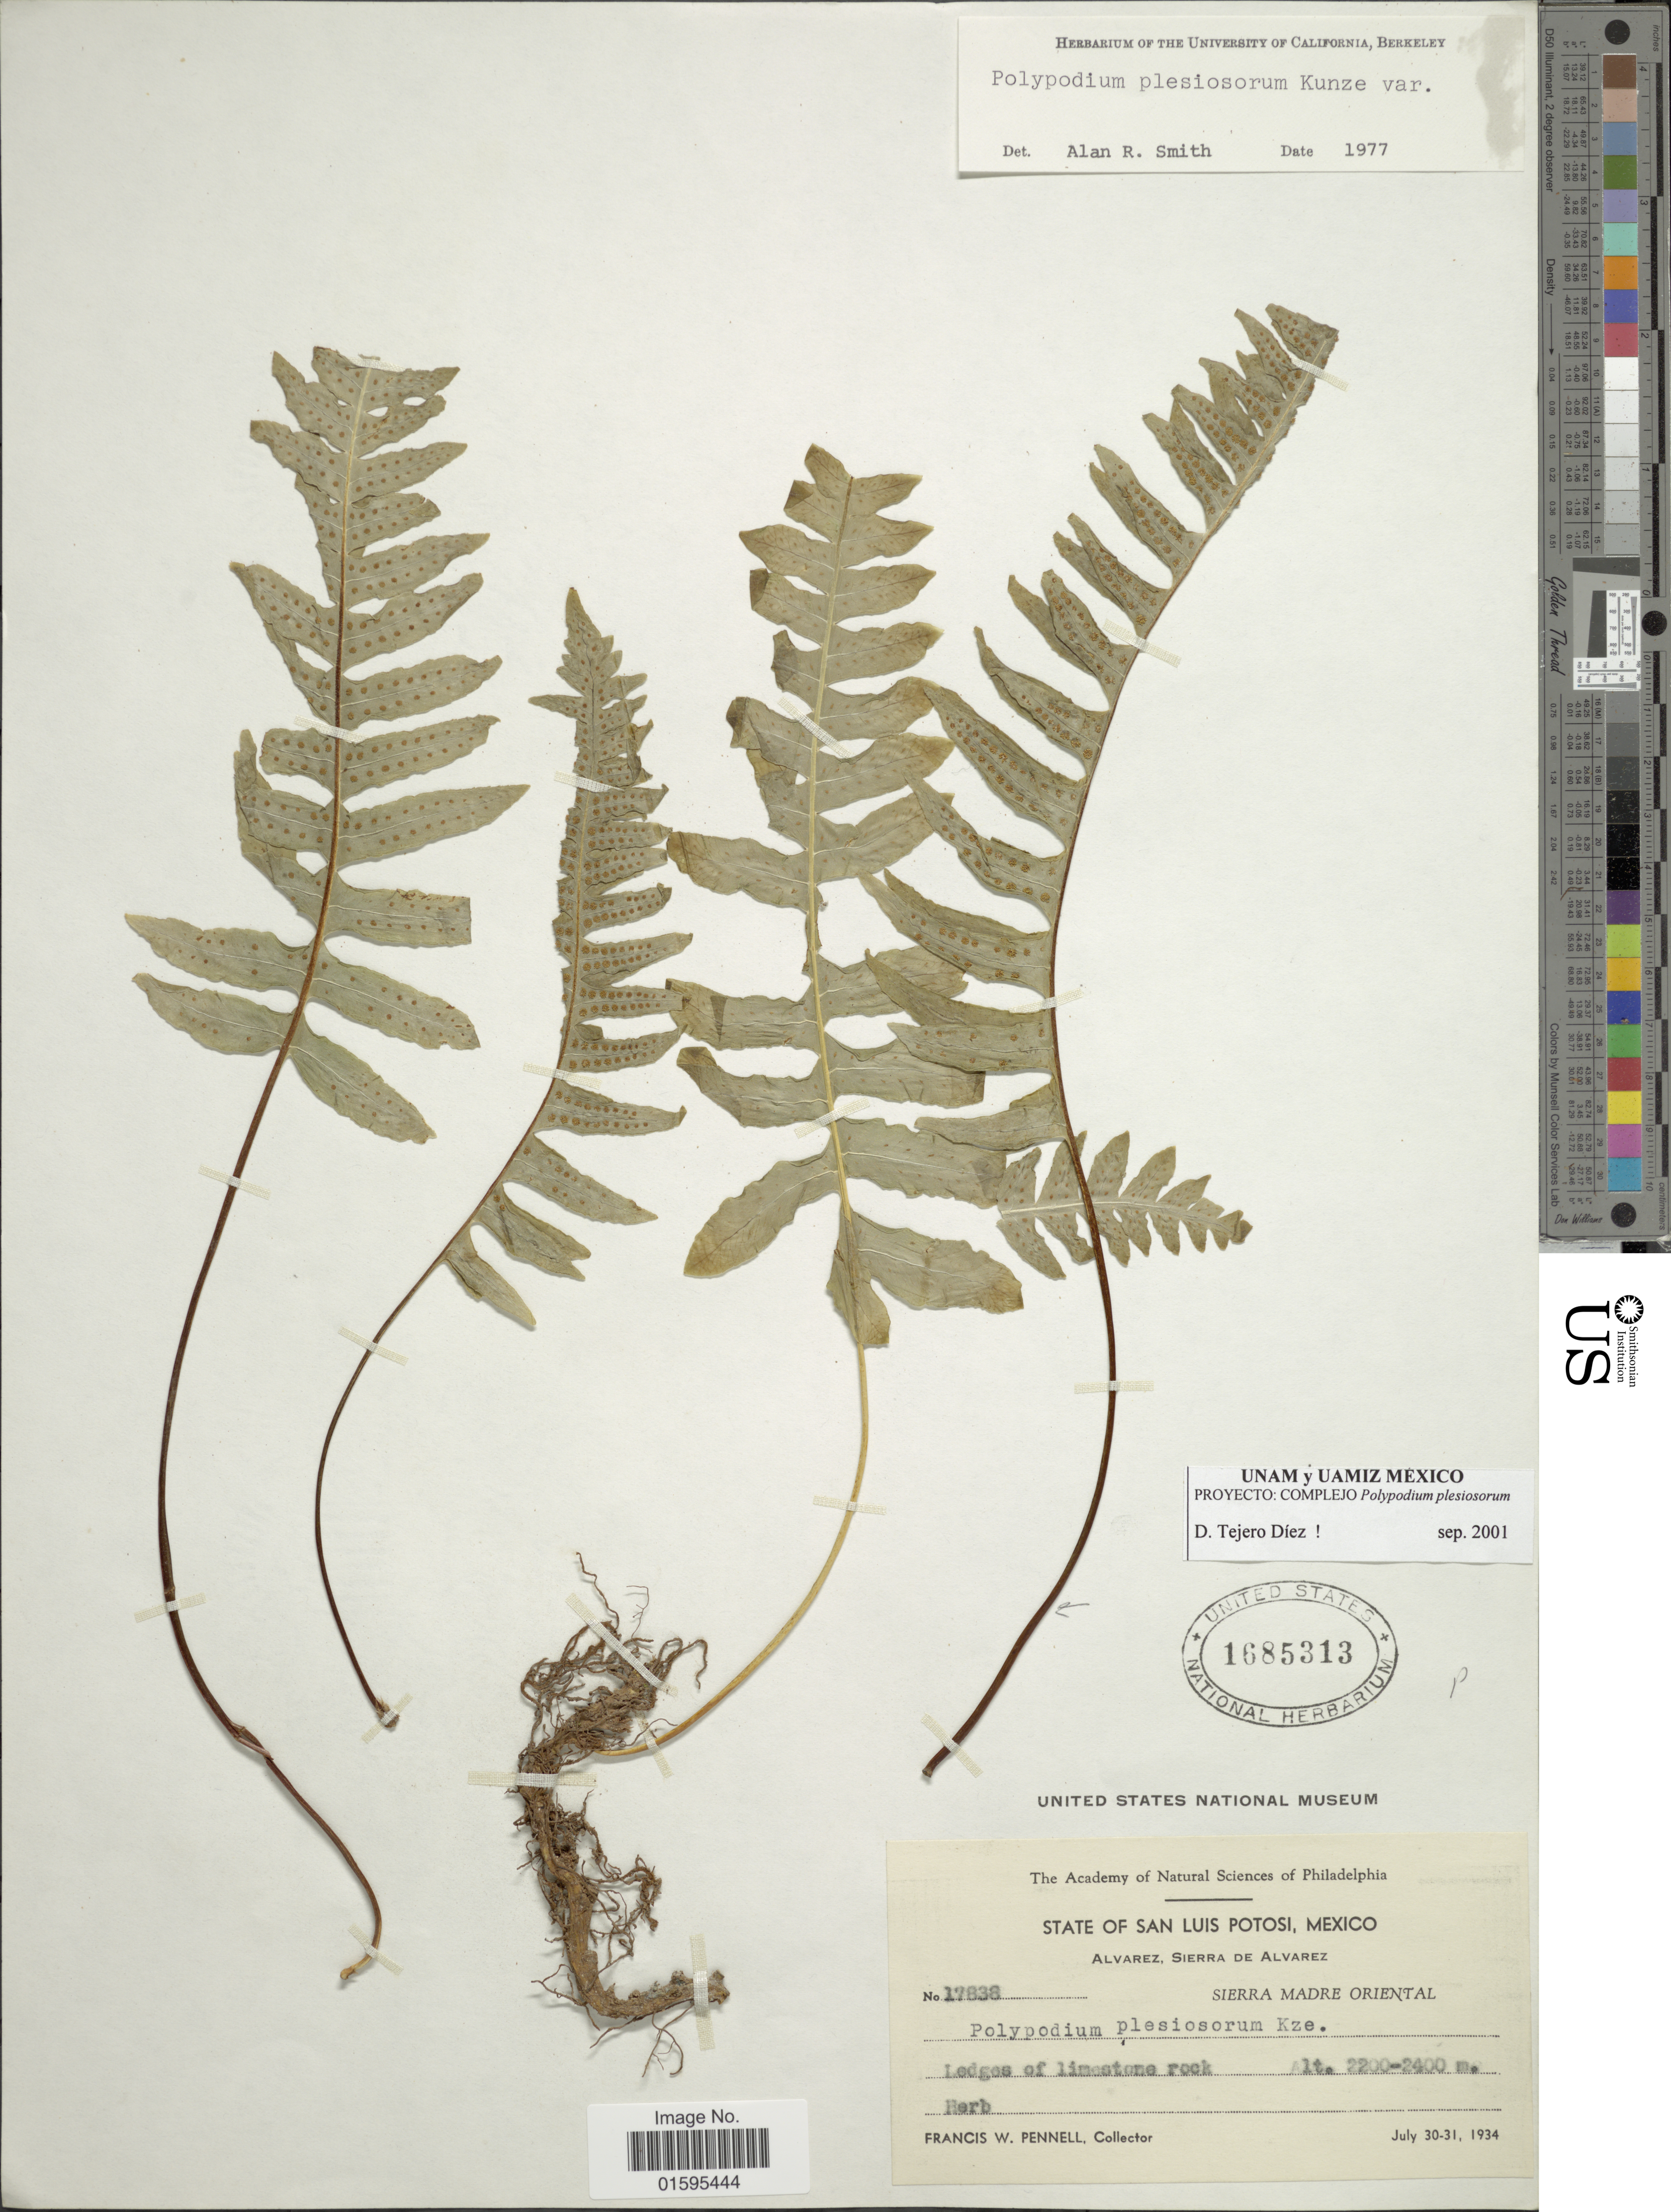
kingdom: Plantae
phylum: Tracheophyta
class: Polypodiopsida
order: Polypodiales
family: Polypodiaceae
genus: Polypodium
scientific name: Polypodium plesiosorum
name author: Kunze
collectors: F. W. Pennell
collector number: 17838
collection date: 1934-07-30/1934-07-31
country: Mexico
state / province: San Luis Potosí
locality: Alvarez, Sierra de Alvarez, Sierra Madre Oriental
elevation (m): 2200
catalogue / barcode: US 1685313